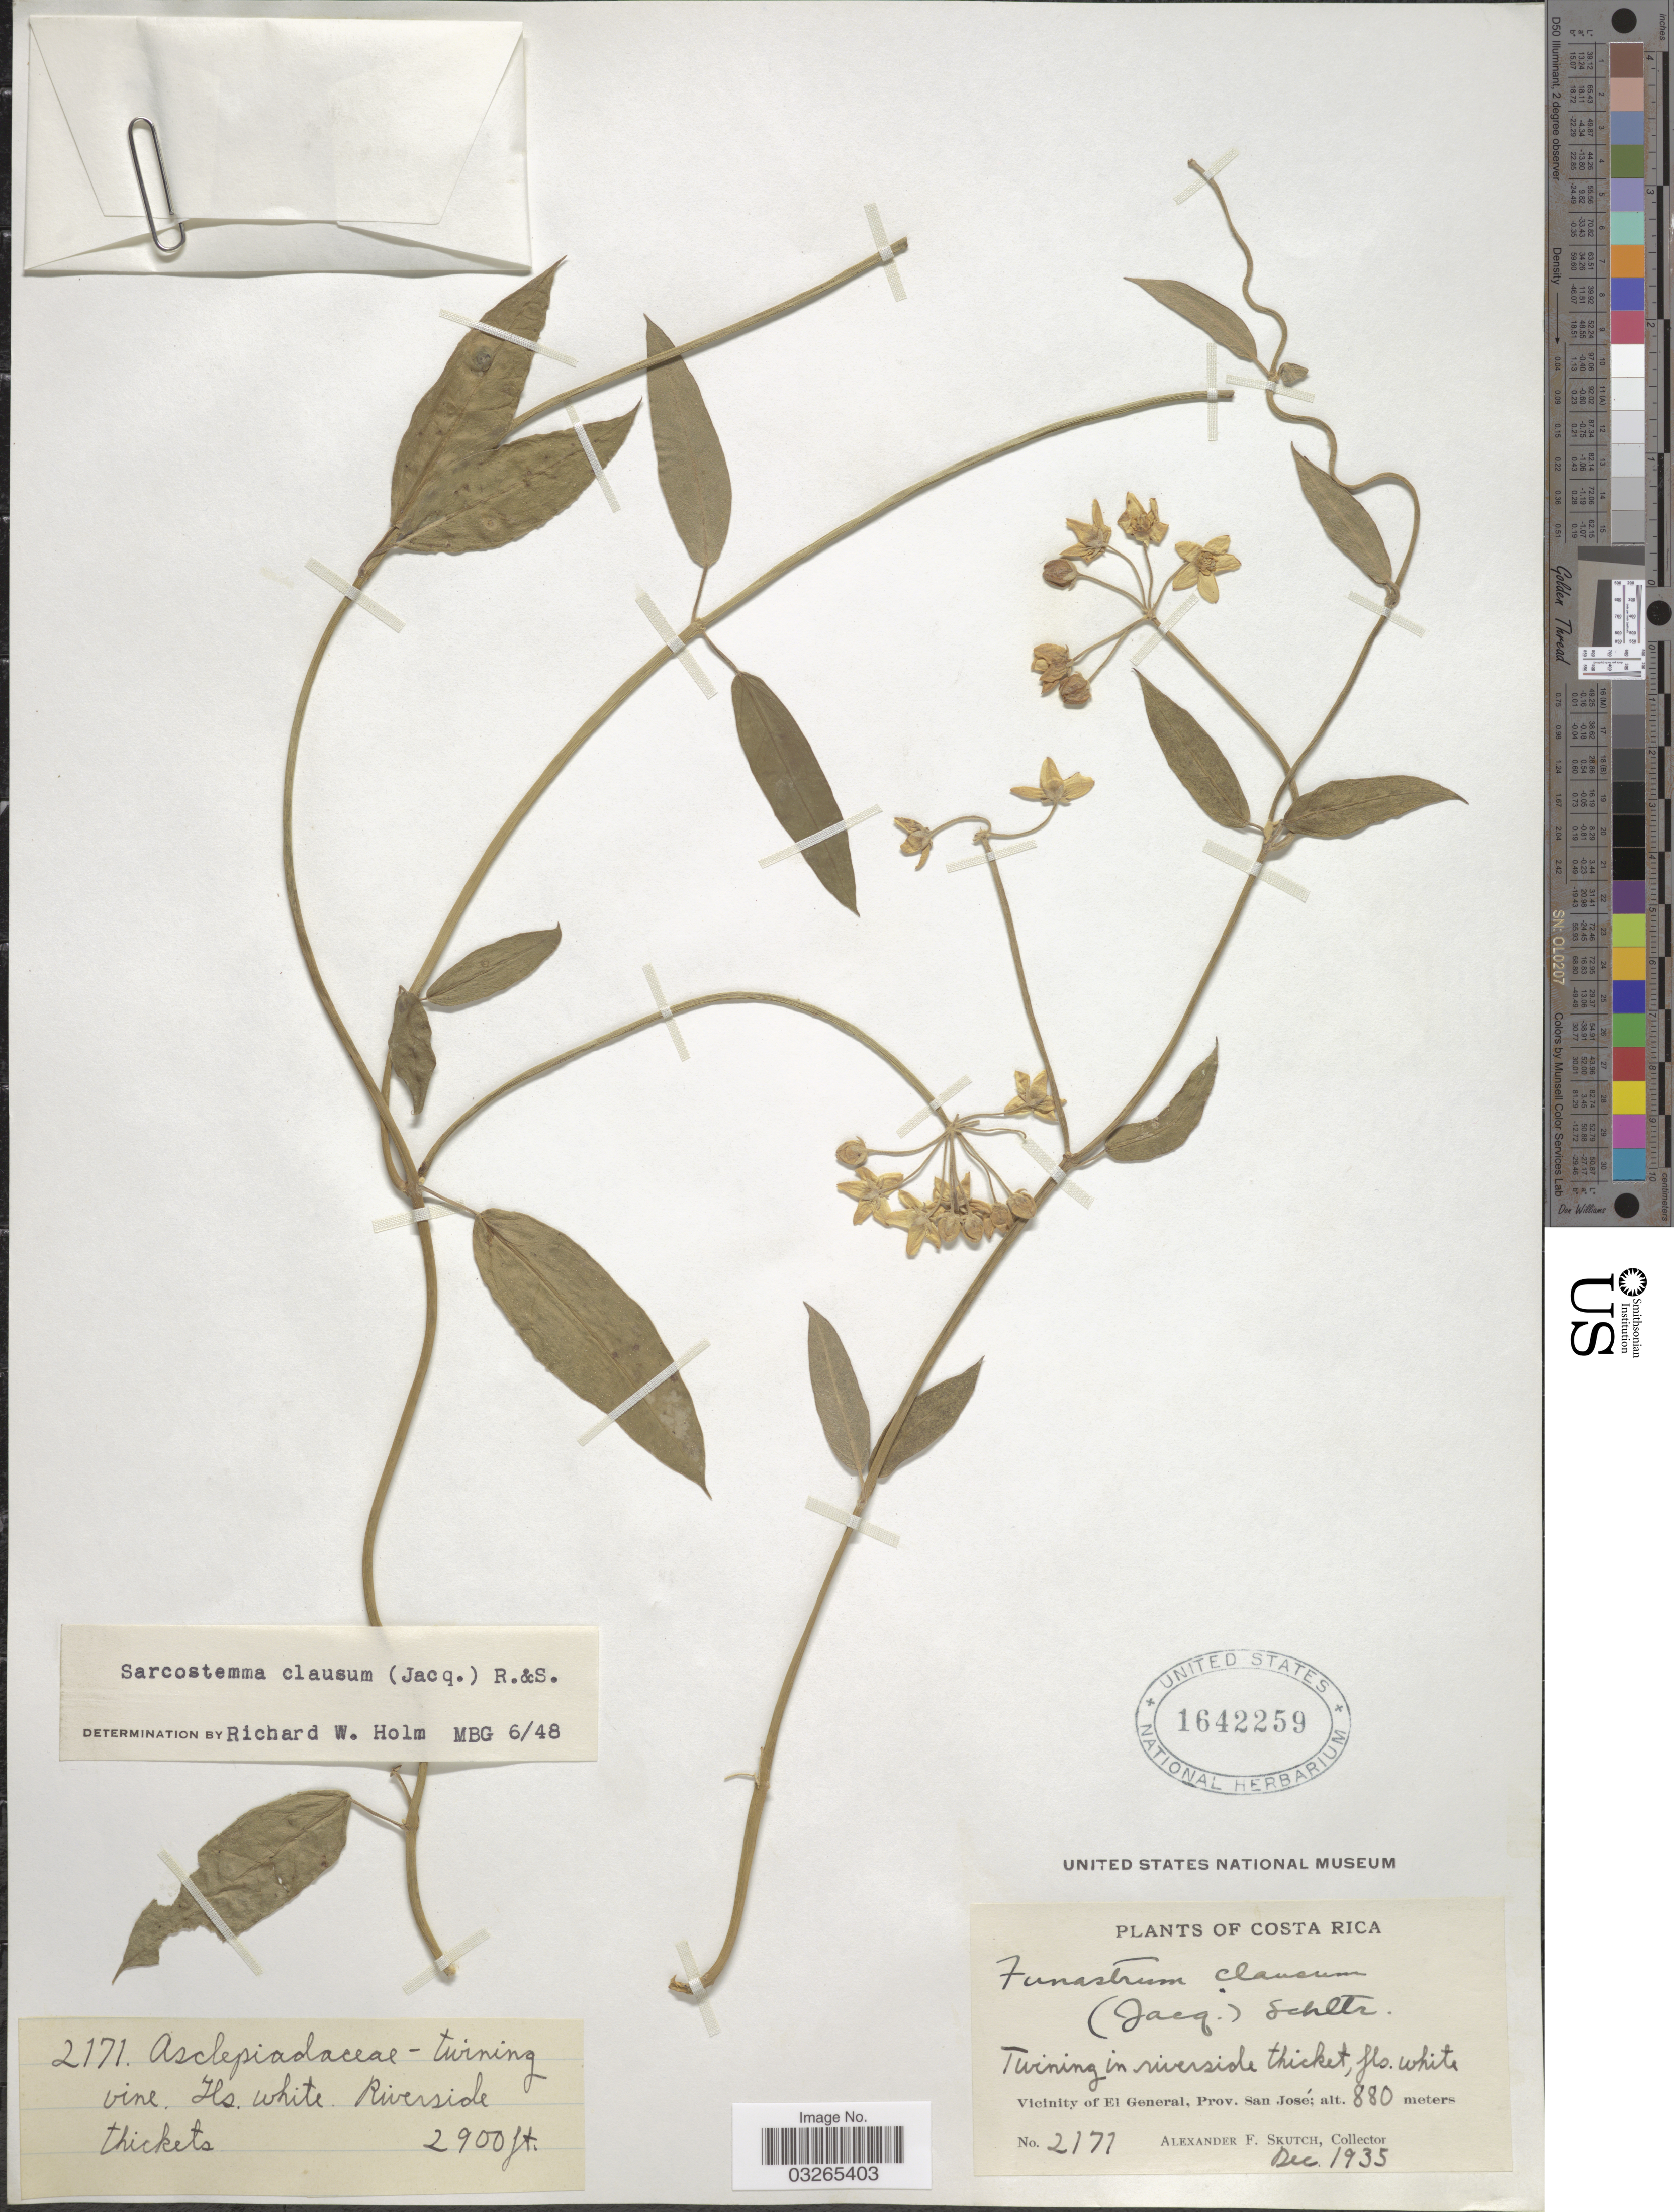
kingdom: Plantae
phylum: Tracheophyta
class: Magnoliopsida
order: Gentianales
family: Apocynaceae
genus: Sarcostemma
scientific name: Sarcostemma clausum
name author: (Jacq.) Schult.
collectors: A. F. Skutch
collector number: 2171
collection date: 1935-12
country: Costa Rica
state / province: San José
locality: Vicinity of El General.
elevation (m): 880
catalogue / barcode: US 1642259